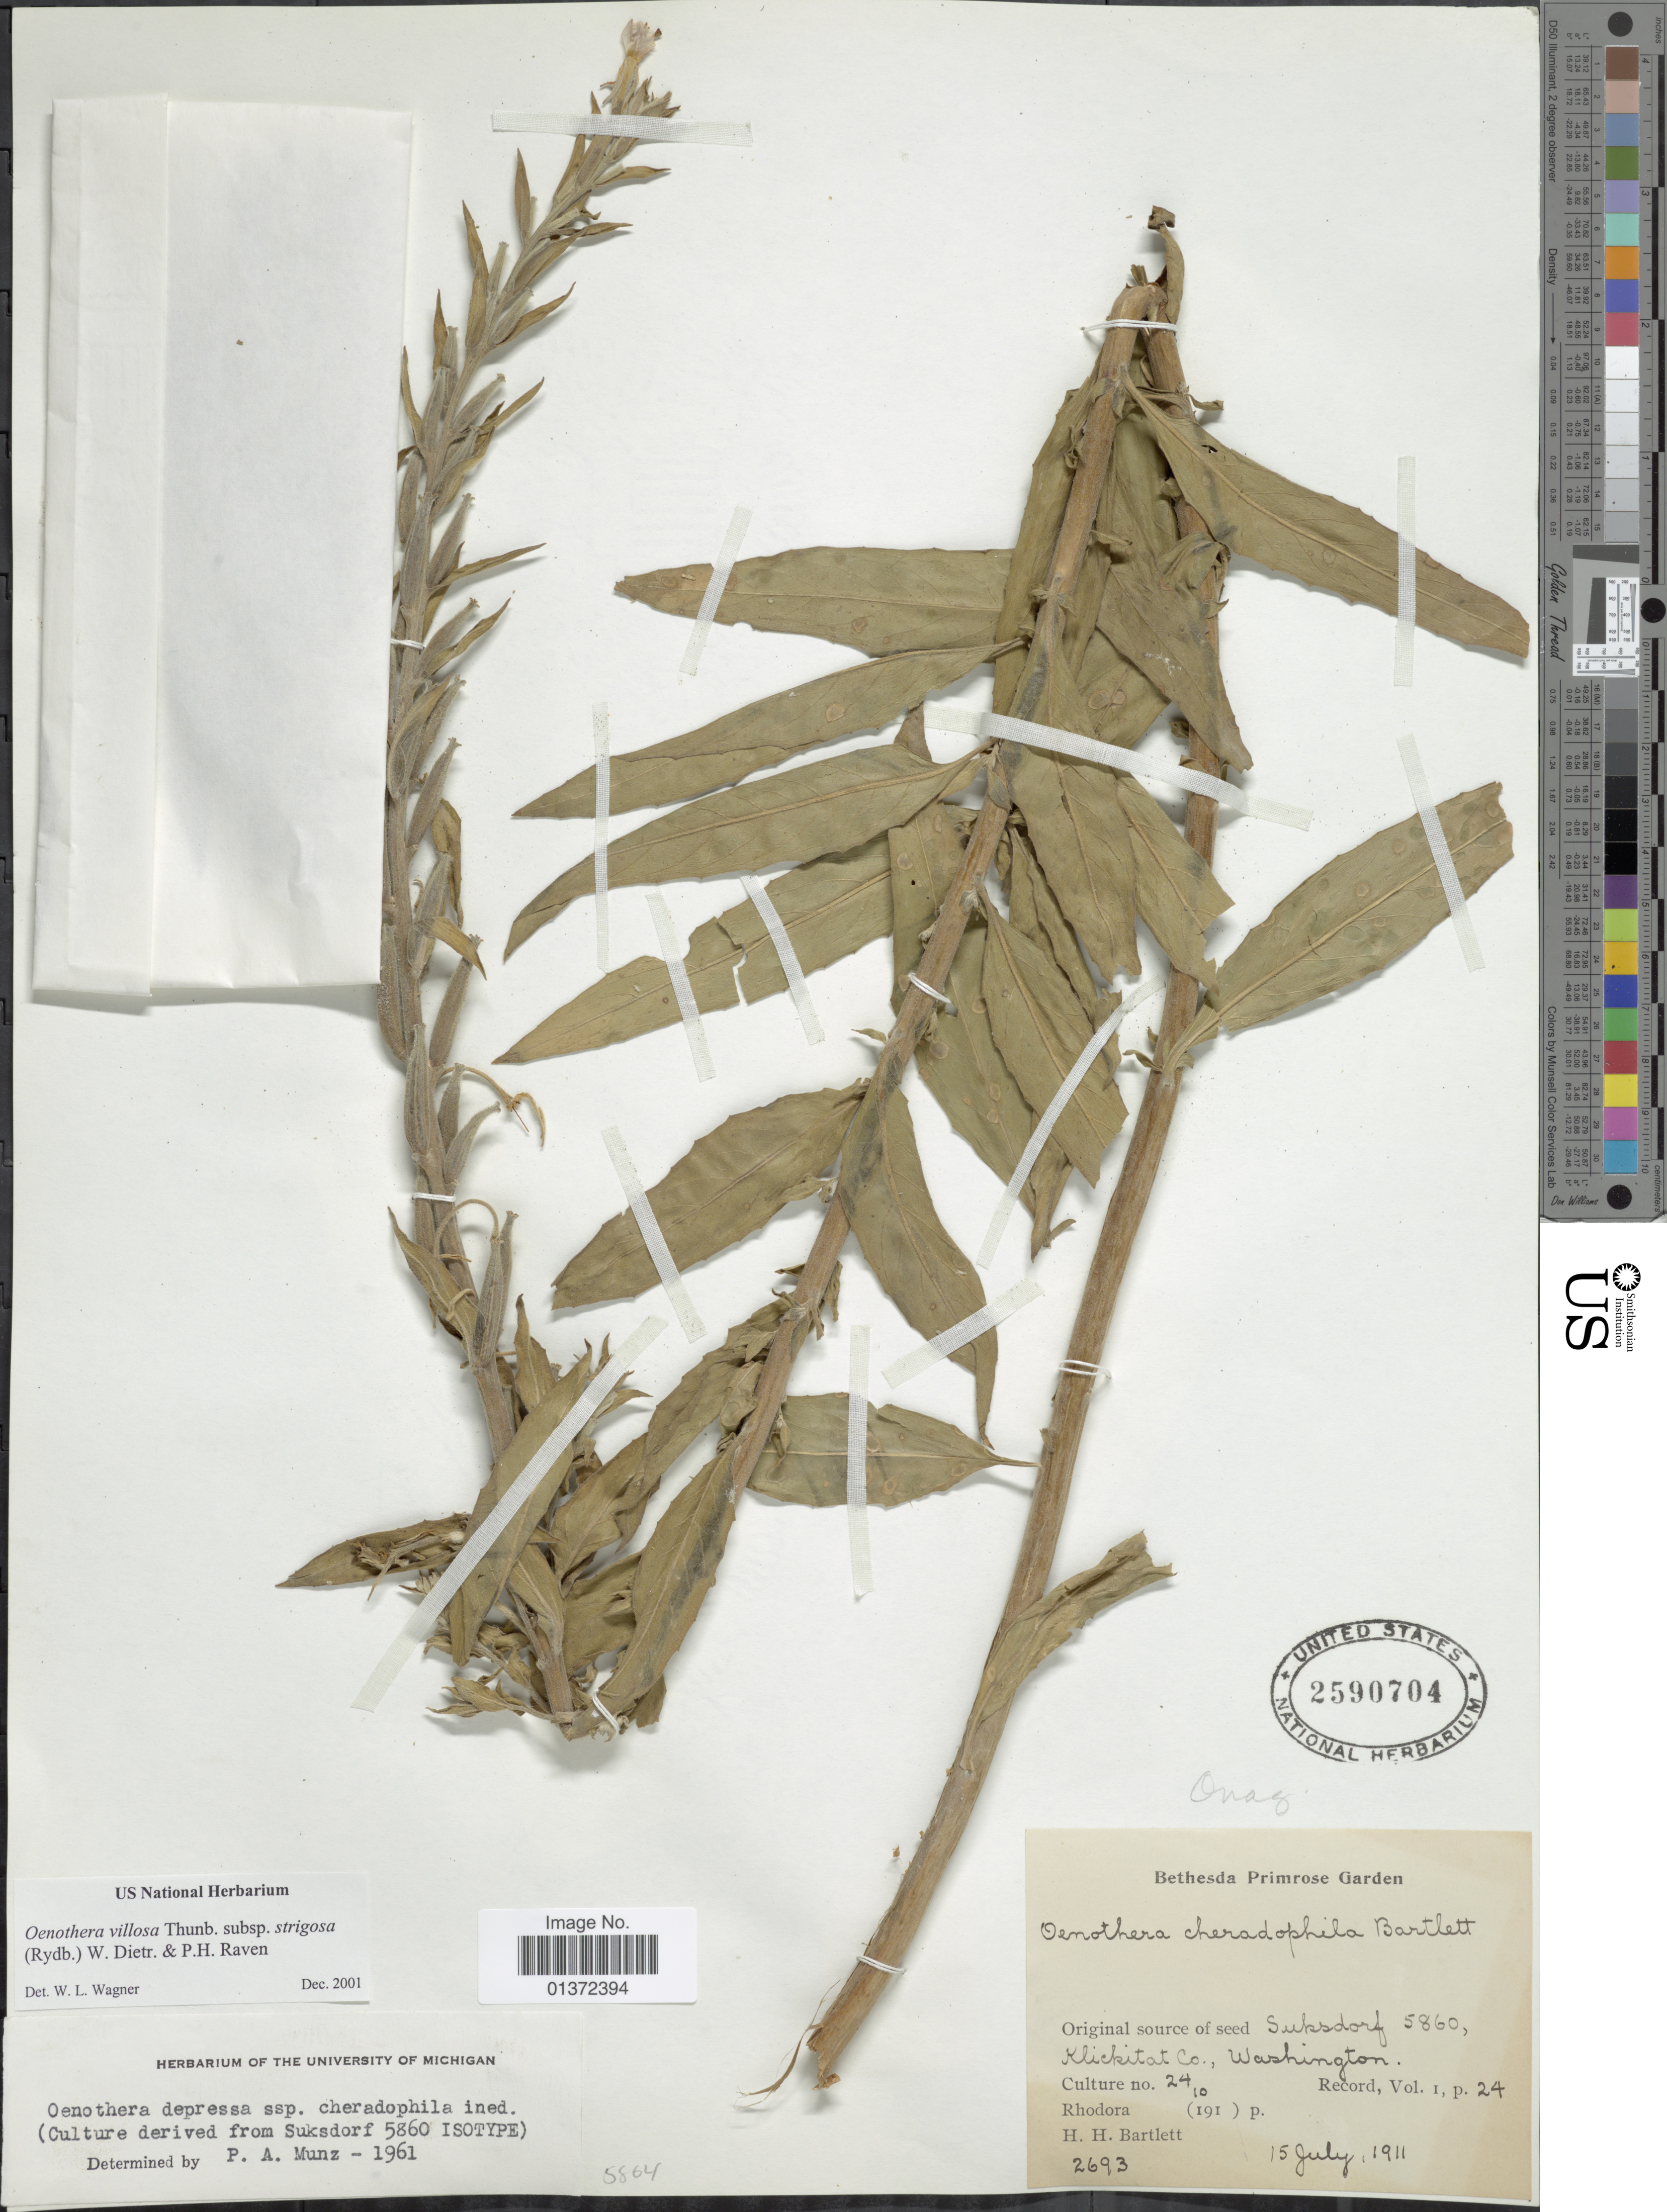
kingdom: Plantae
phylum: Tracheophyta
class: Magnoliopsida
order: Myrtales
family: Onagraceae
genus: Oenothera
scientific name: Oenothera villosa subsp. strigosa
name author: (Rydb.) W. Dietr. & P.H. Raven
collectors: H. H. Bartlett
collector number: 2693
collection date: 1911-07-15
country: United States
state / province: Maryland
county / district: Montgomery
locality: Bethesda Primrose Garden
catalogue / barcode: US 2590704